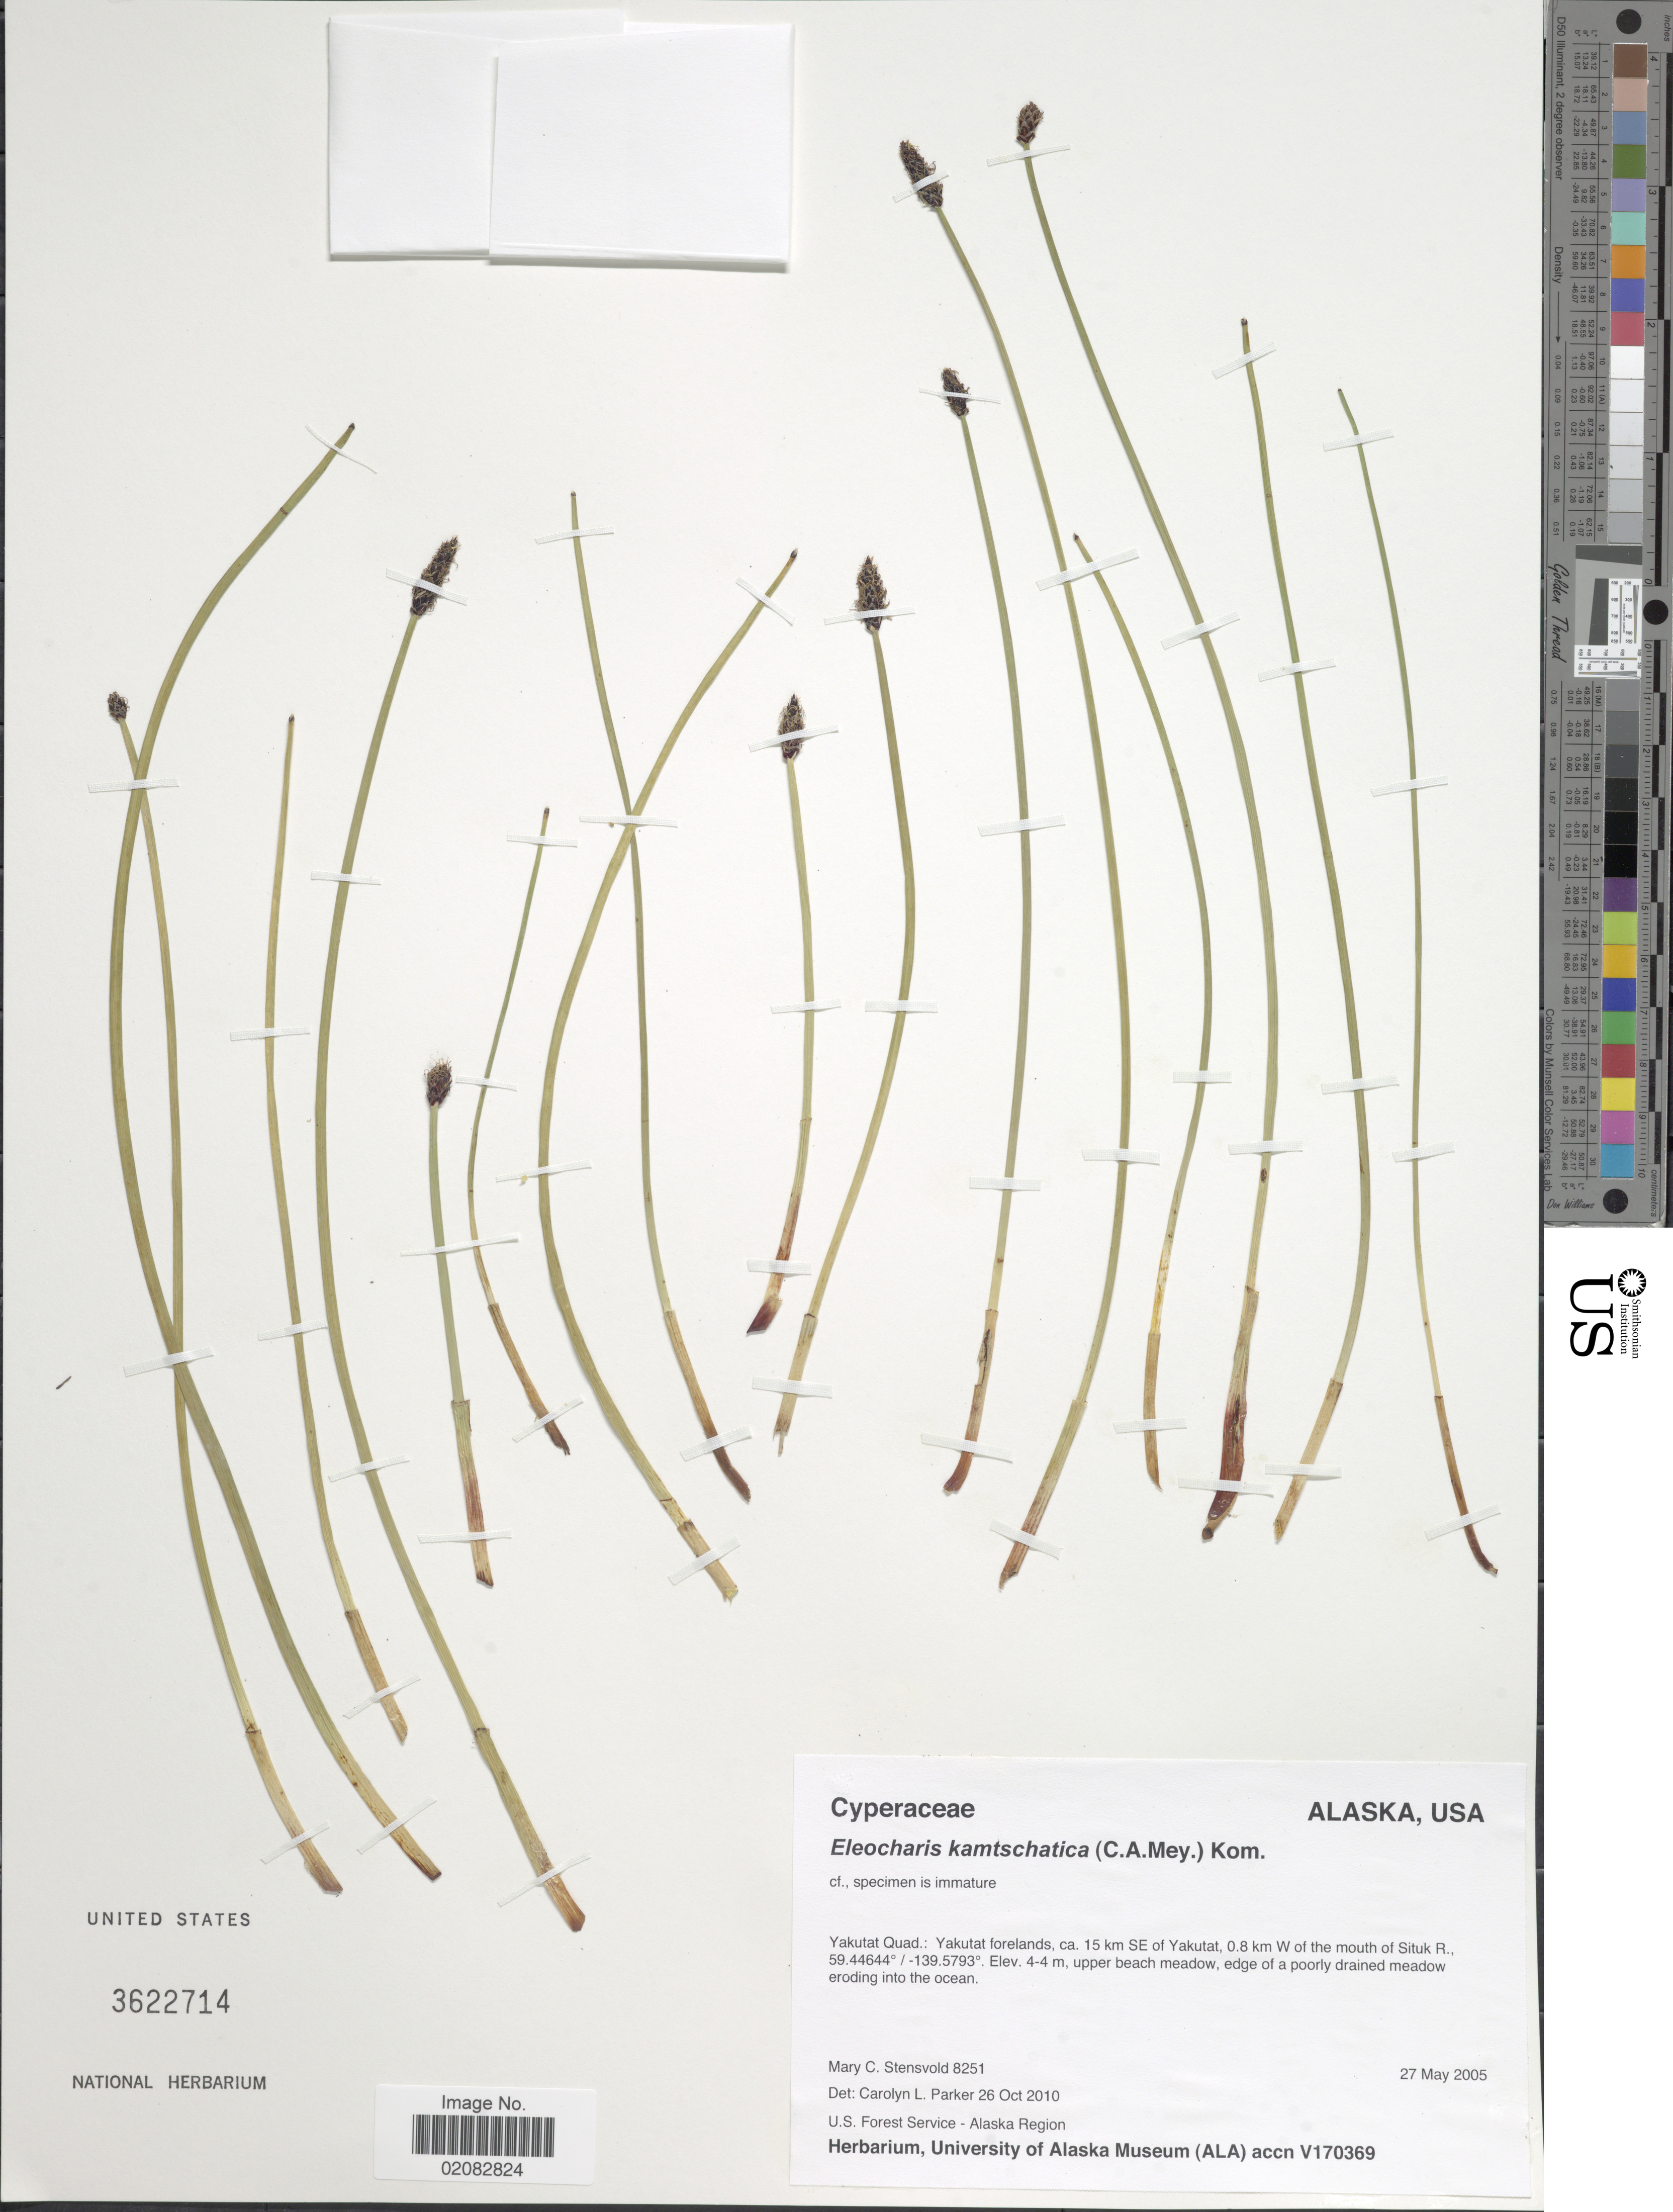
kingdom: Plantae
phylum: Tracheophyta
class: Liliopsida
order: Poales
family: Cyperaceae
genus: Eleocharis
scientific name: Eleocharis kamtschatica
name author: (C.A. Mey.) Kom.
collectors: M. Stensvold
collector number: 8251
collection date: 2005-05-27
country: United States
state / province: Alaska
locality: Yakutat Quad: Yakutat forelands, ca. 15 km SE of Yakutat, 0.8 km W of the mouth of Situk R.,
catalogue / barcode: US 3622714